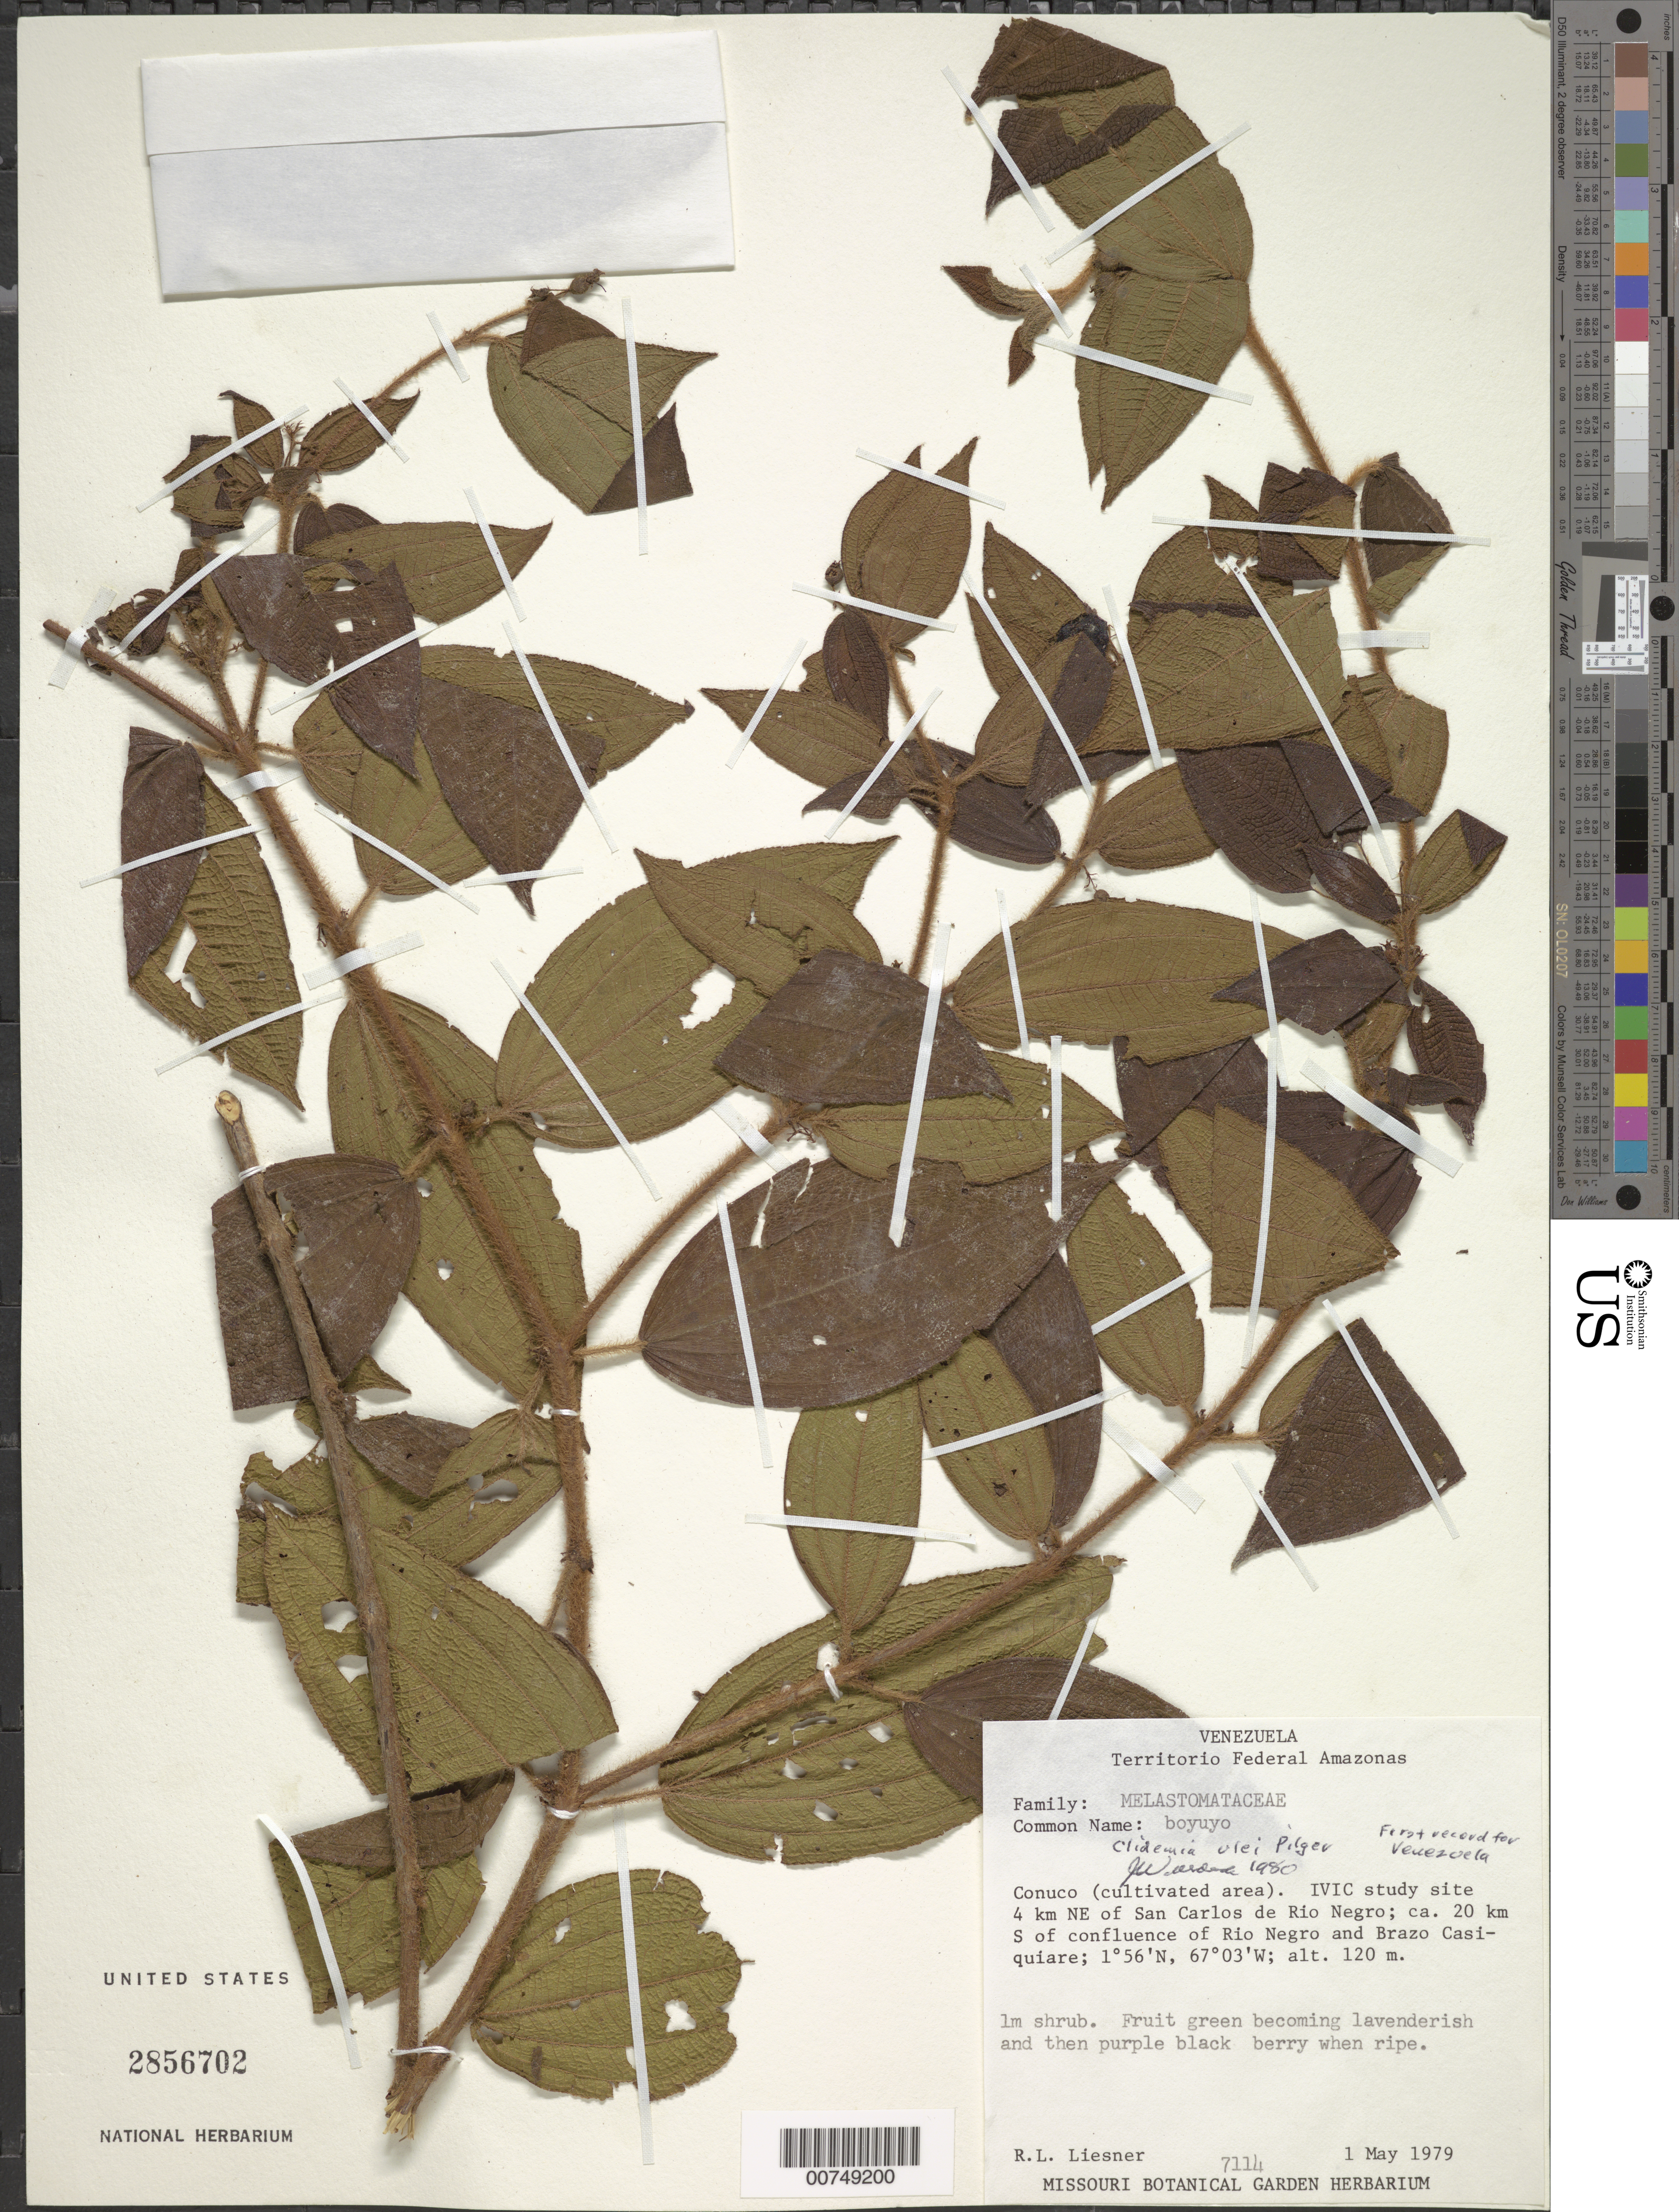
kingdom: Plantae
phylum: Tracheophyta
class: Magnoliopsida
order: Myrtales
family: Melastomataceae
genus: Clidemia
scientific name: Clidemia ulei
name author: Pilg.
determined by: Wurdack, John J., (US), US (UNITED STATES)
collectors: R. L. Liesner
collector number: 7114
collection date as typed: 1-May-79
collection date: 1979-05-01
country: Venezuela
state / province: Amazonas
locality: San Carlos de Río Negro, 4 km NE of and about 20 km S of confluence of Río Negro and Brazo Casiquiare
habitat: Conuco (cultivated area)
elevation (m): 120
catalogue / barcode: US 2856702